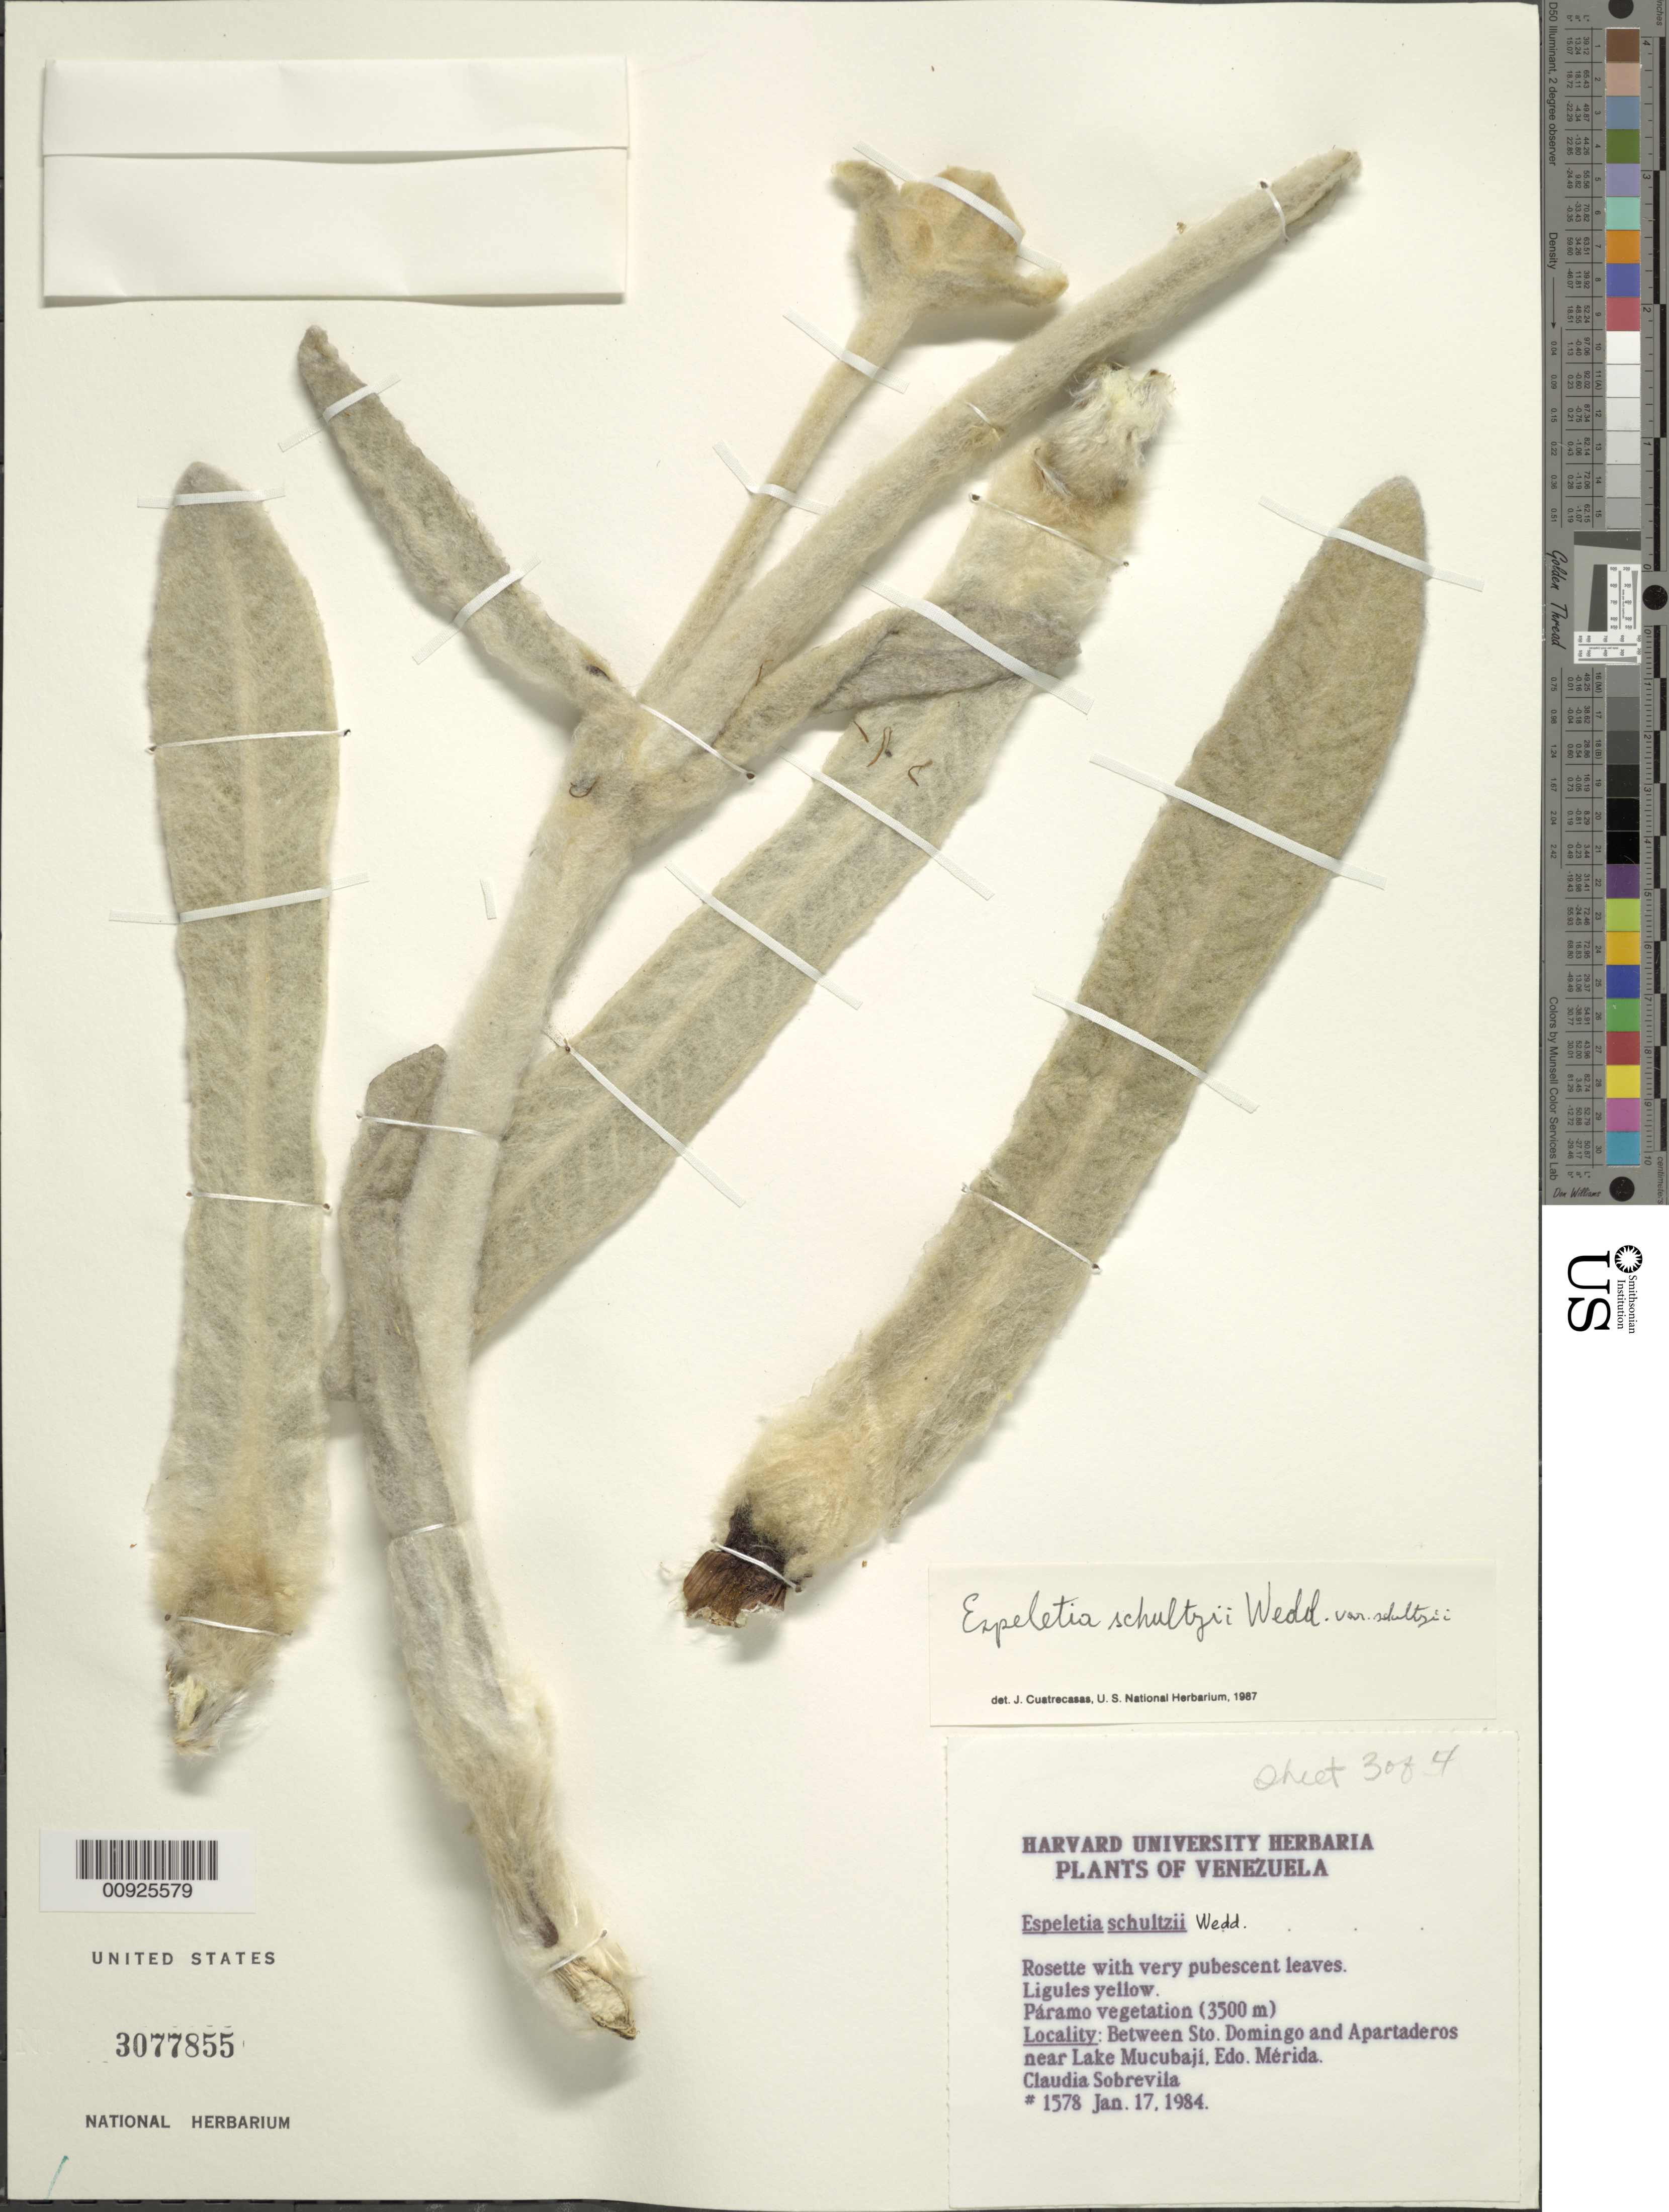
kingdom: Plantae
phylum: Tracheophyta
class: Magnoliopsida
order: Asterales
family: Asteraceae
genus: Espeletia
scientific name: Espeletia schultzii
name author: Wedd.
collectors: C. Sobrevila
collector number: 1984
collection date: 1986-03-17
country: Venezuela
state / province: Mérida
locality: Between Santo Domingo and Apartaderos near Lake Mucubají.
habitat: Páramo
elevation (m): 3500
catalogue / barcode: US 3077855